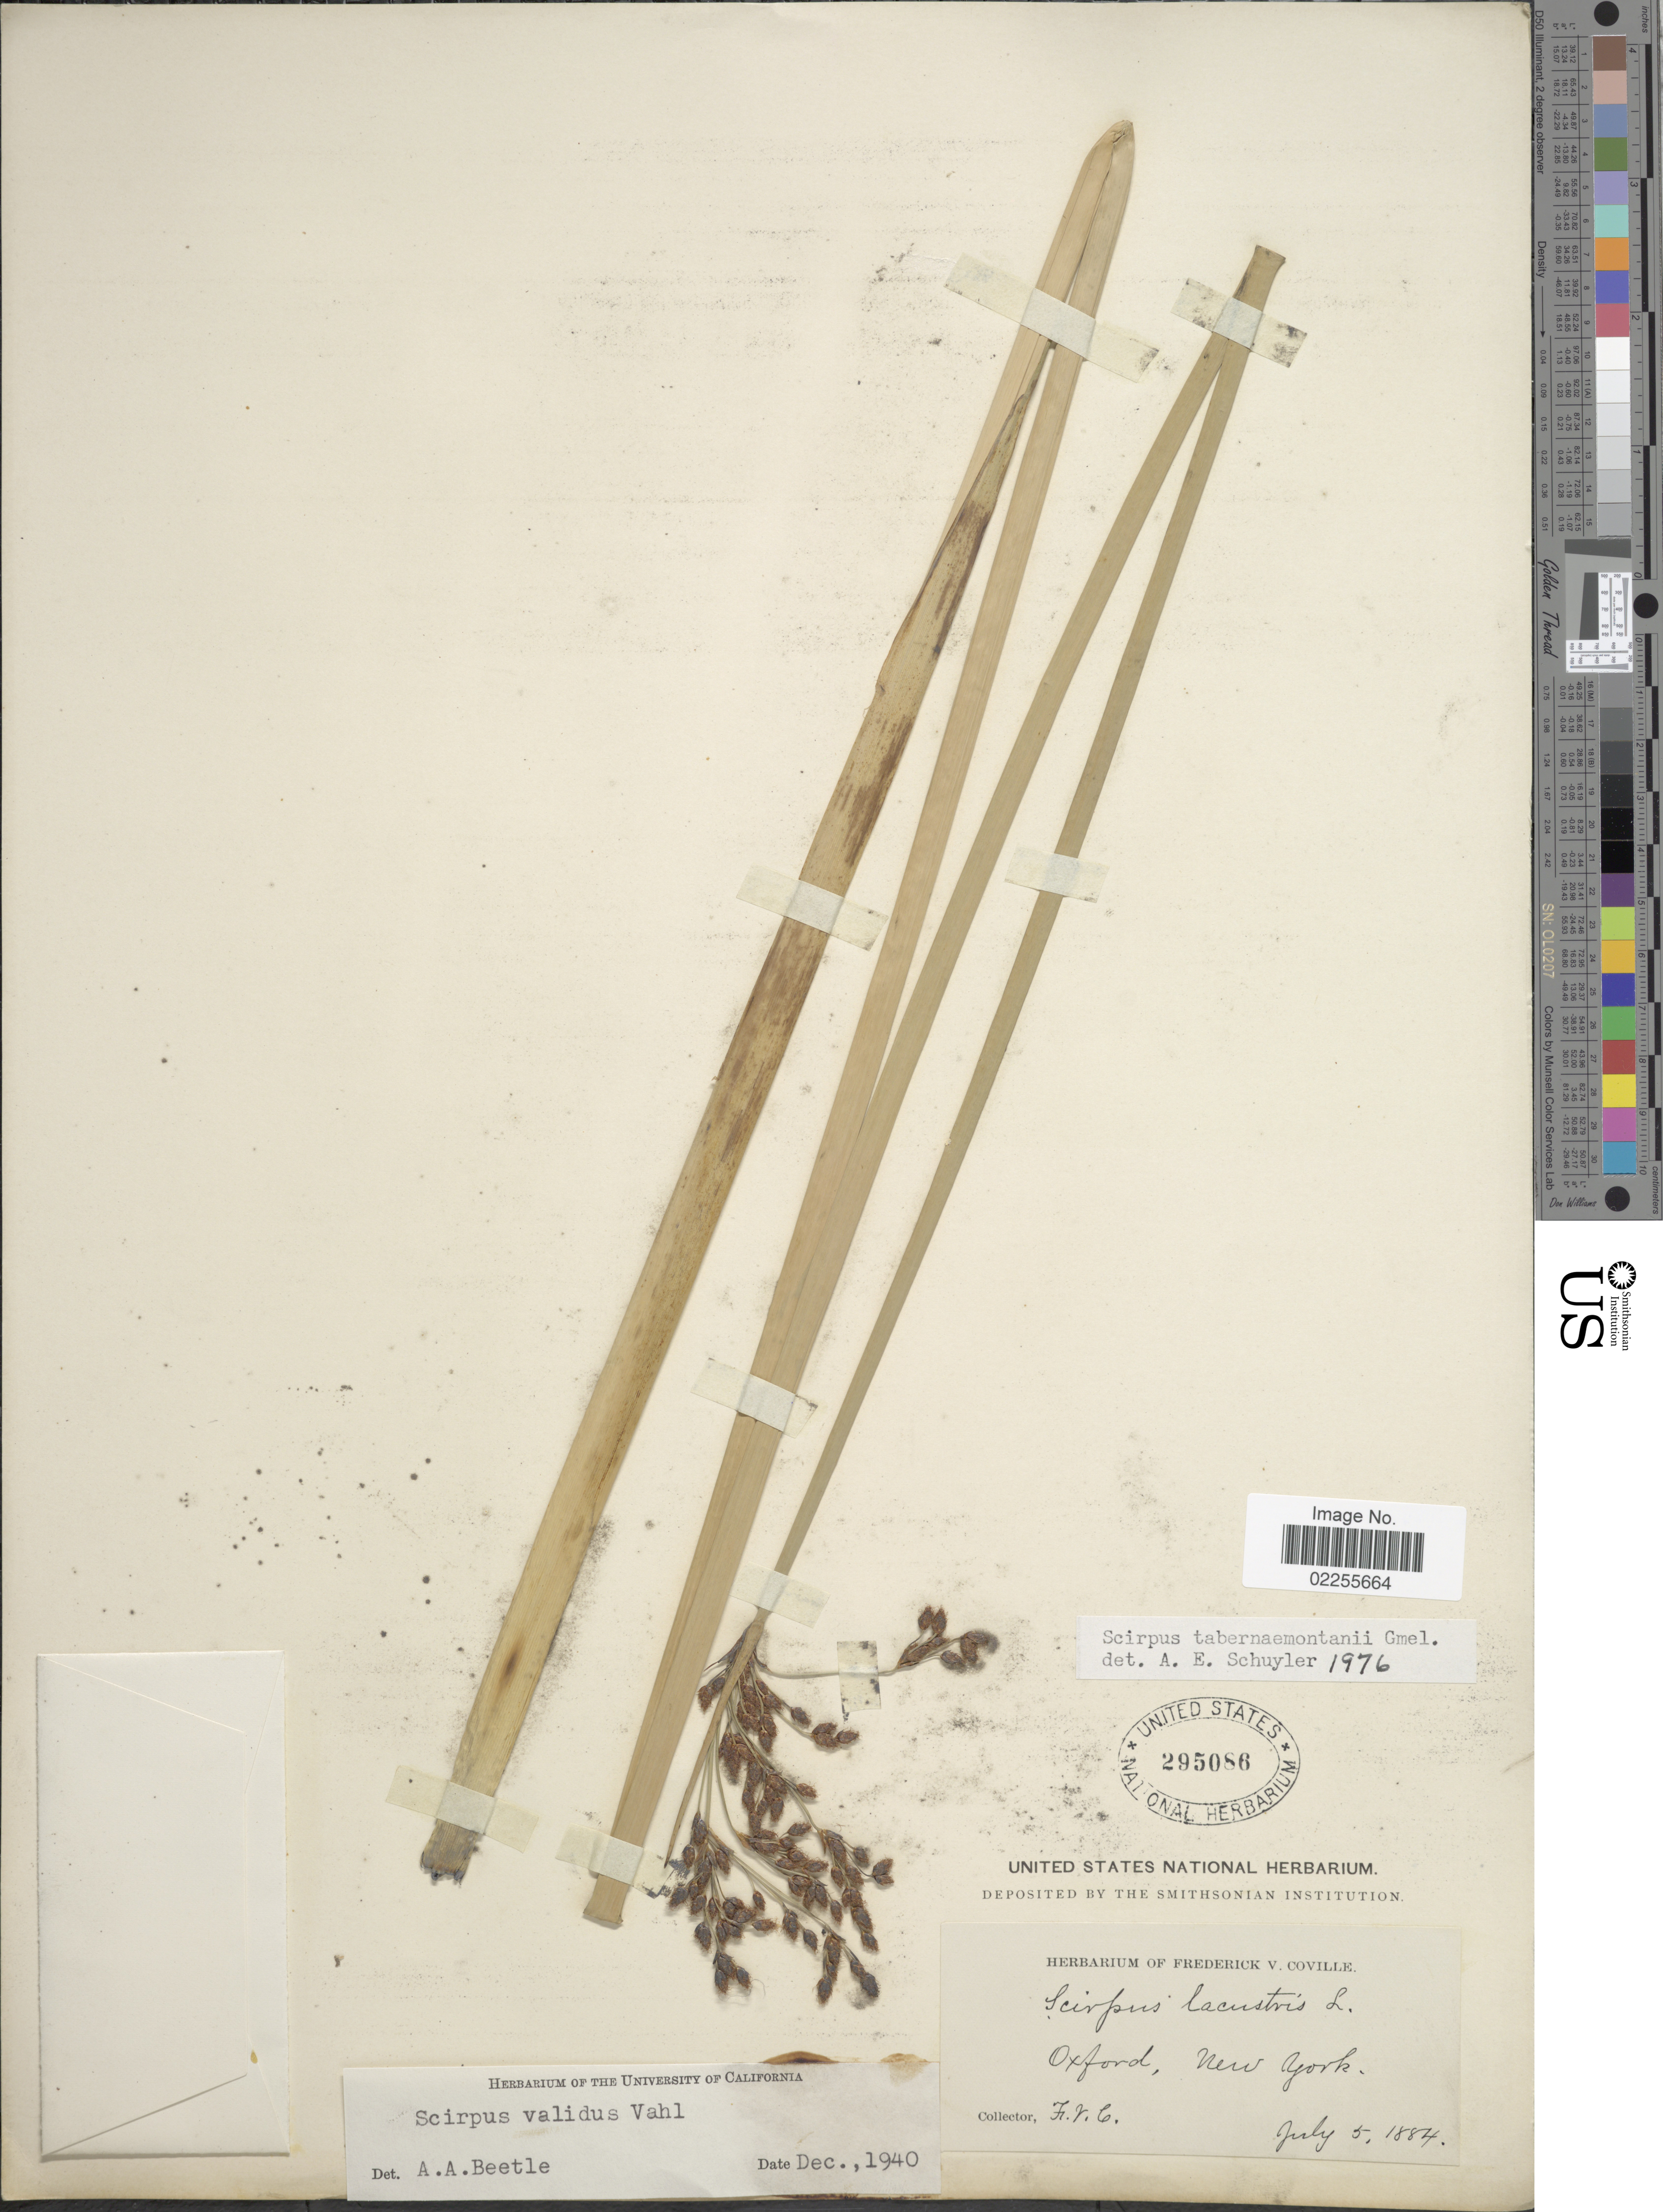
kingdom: Plantae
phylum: Tracheophyta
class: Liliopsida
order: Poales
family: Cyperaceae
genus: Schoenoplectus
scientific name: Schoenoplectus tabernaemontani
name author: (C.C. Gmel.) Palla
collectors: F. V. Coville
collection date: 1884-07-05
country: United States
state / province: New York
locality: Oxford.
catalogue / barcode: US 295086